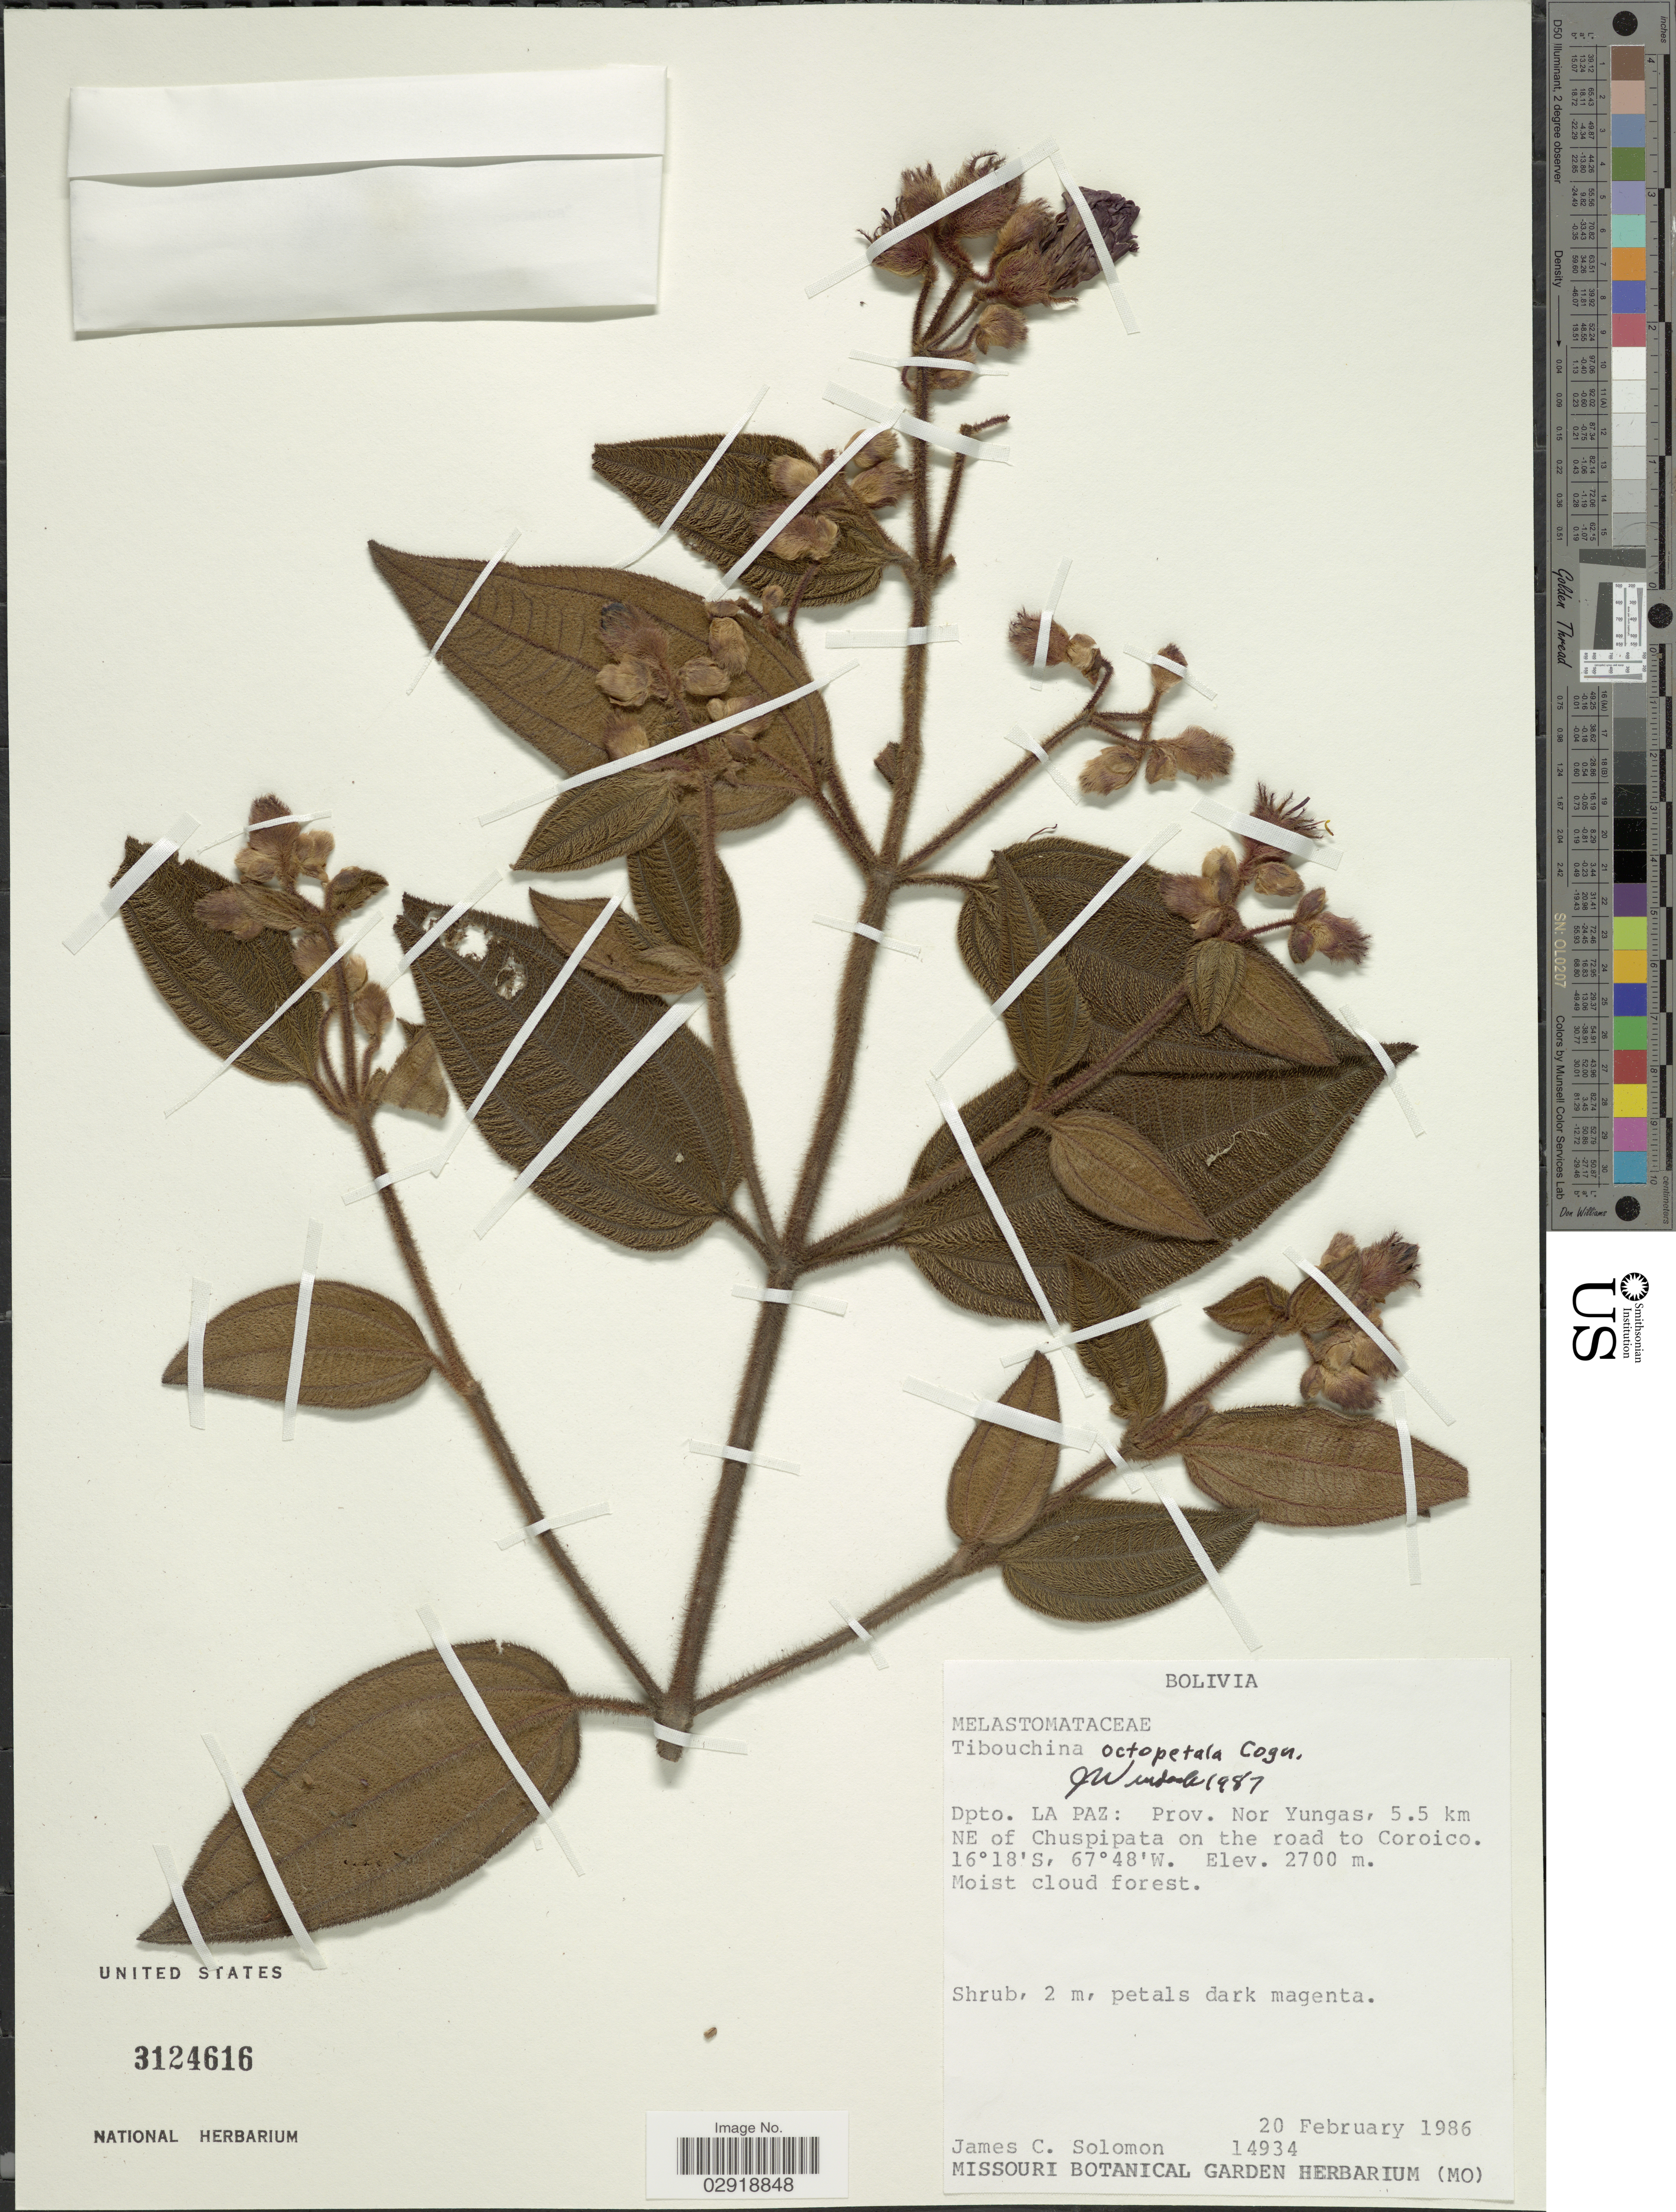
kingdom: Plantae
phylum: Tracheophyta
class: Magnoliopsida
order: Myrtales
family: Melastomataceae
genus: Tibouchina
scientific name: Tibouchina octopetala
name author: Cogn.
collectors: J. C. Solomon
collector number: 14934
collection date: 1986-02-20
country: Bolivia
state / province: La Paz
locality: Dpto. La Paz: Prov. Nor Yungas, 5.5 km NE of Chuspipata on the road to Coroico.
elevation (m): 2700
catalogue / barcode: US 3124616